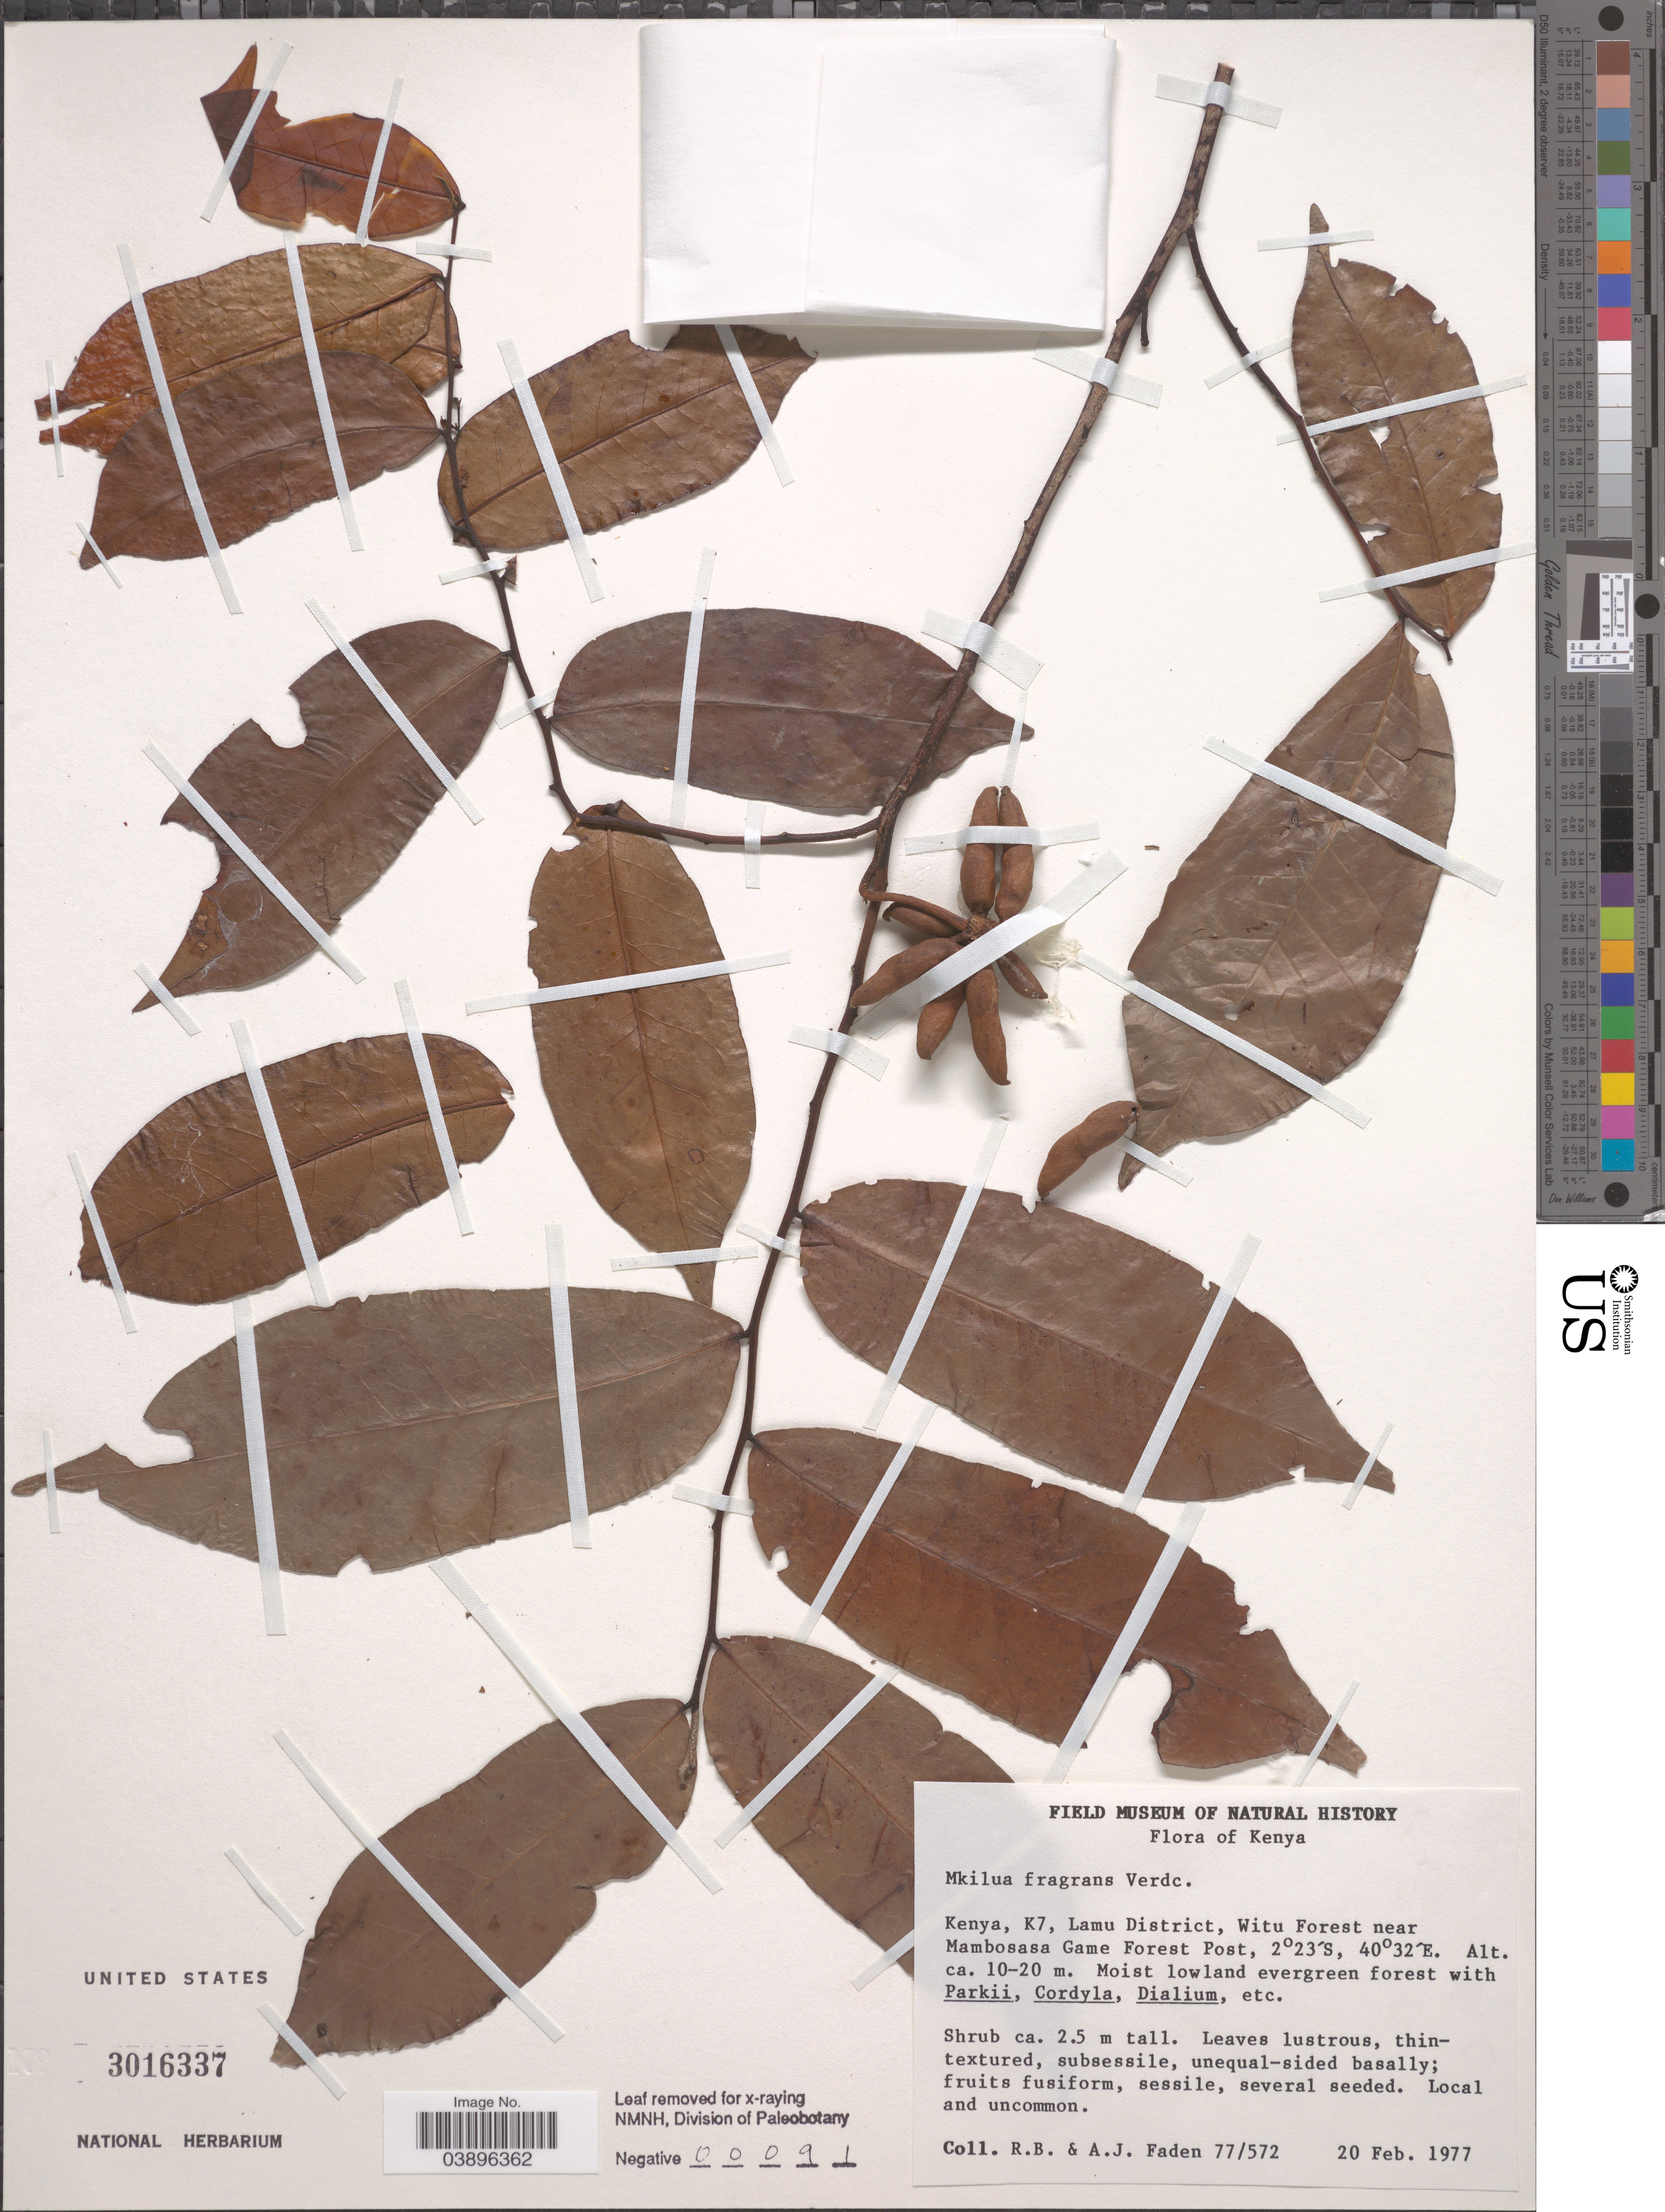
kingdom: Plantae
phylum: Tracheophyta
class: Magnoliopsida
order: Magnoliales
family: Annonaceae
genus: Mkilua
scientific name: Mkilua fragrans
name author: Verdc.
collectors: R. B. Faden & A. J. Faden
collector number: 77/572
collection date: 1977-02-20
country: Kenya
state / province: Lamu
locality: K7, Lamu District, Witu Forest near Mambosasa Game Forest Post.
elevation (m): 10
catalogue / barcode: US 3016337